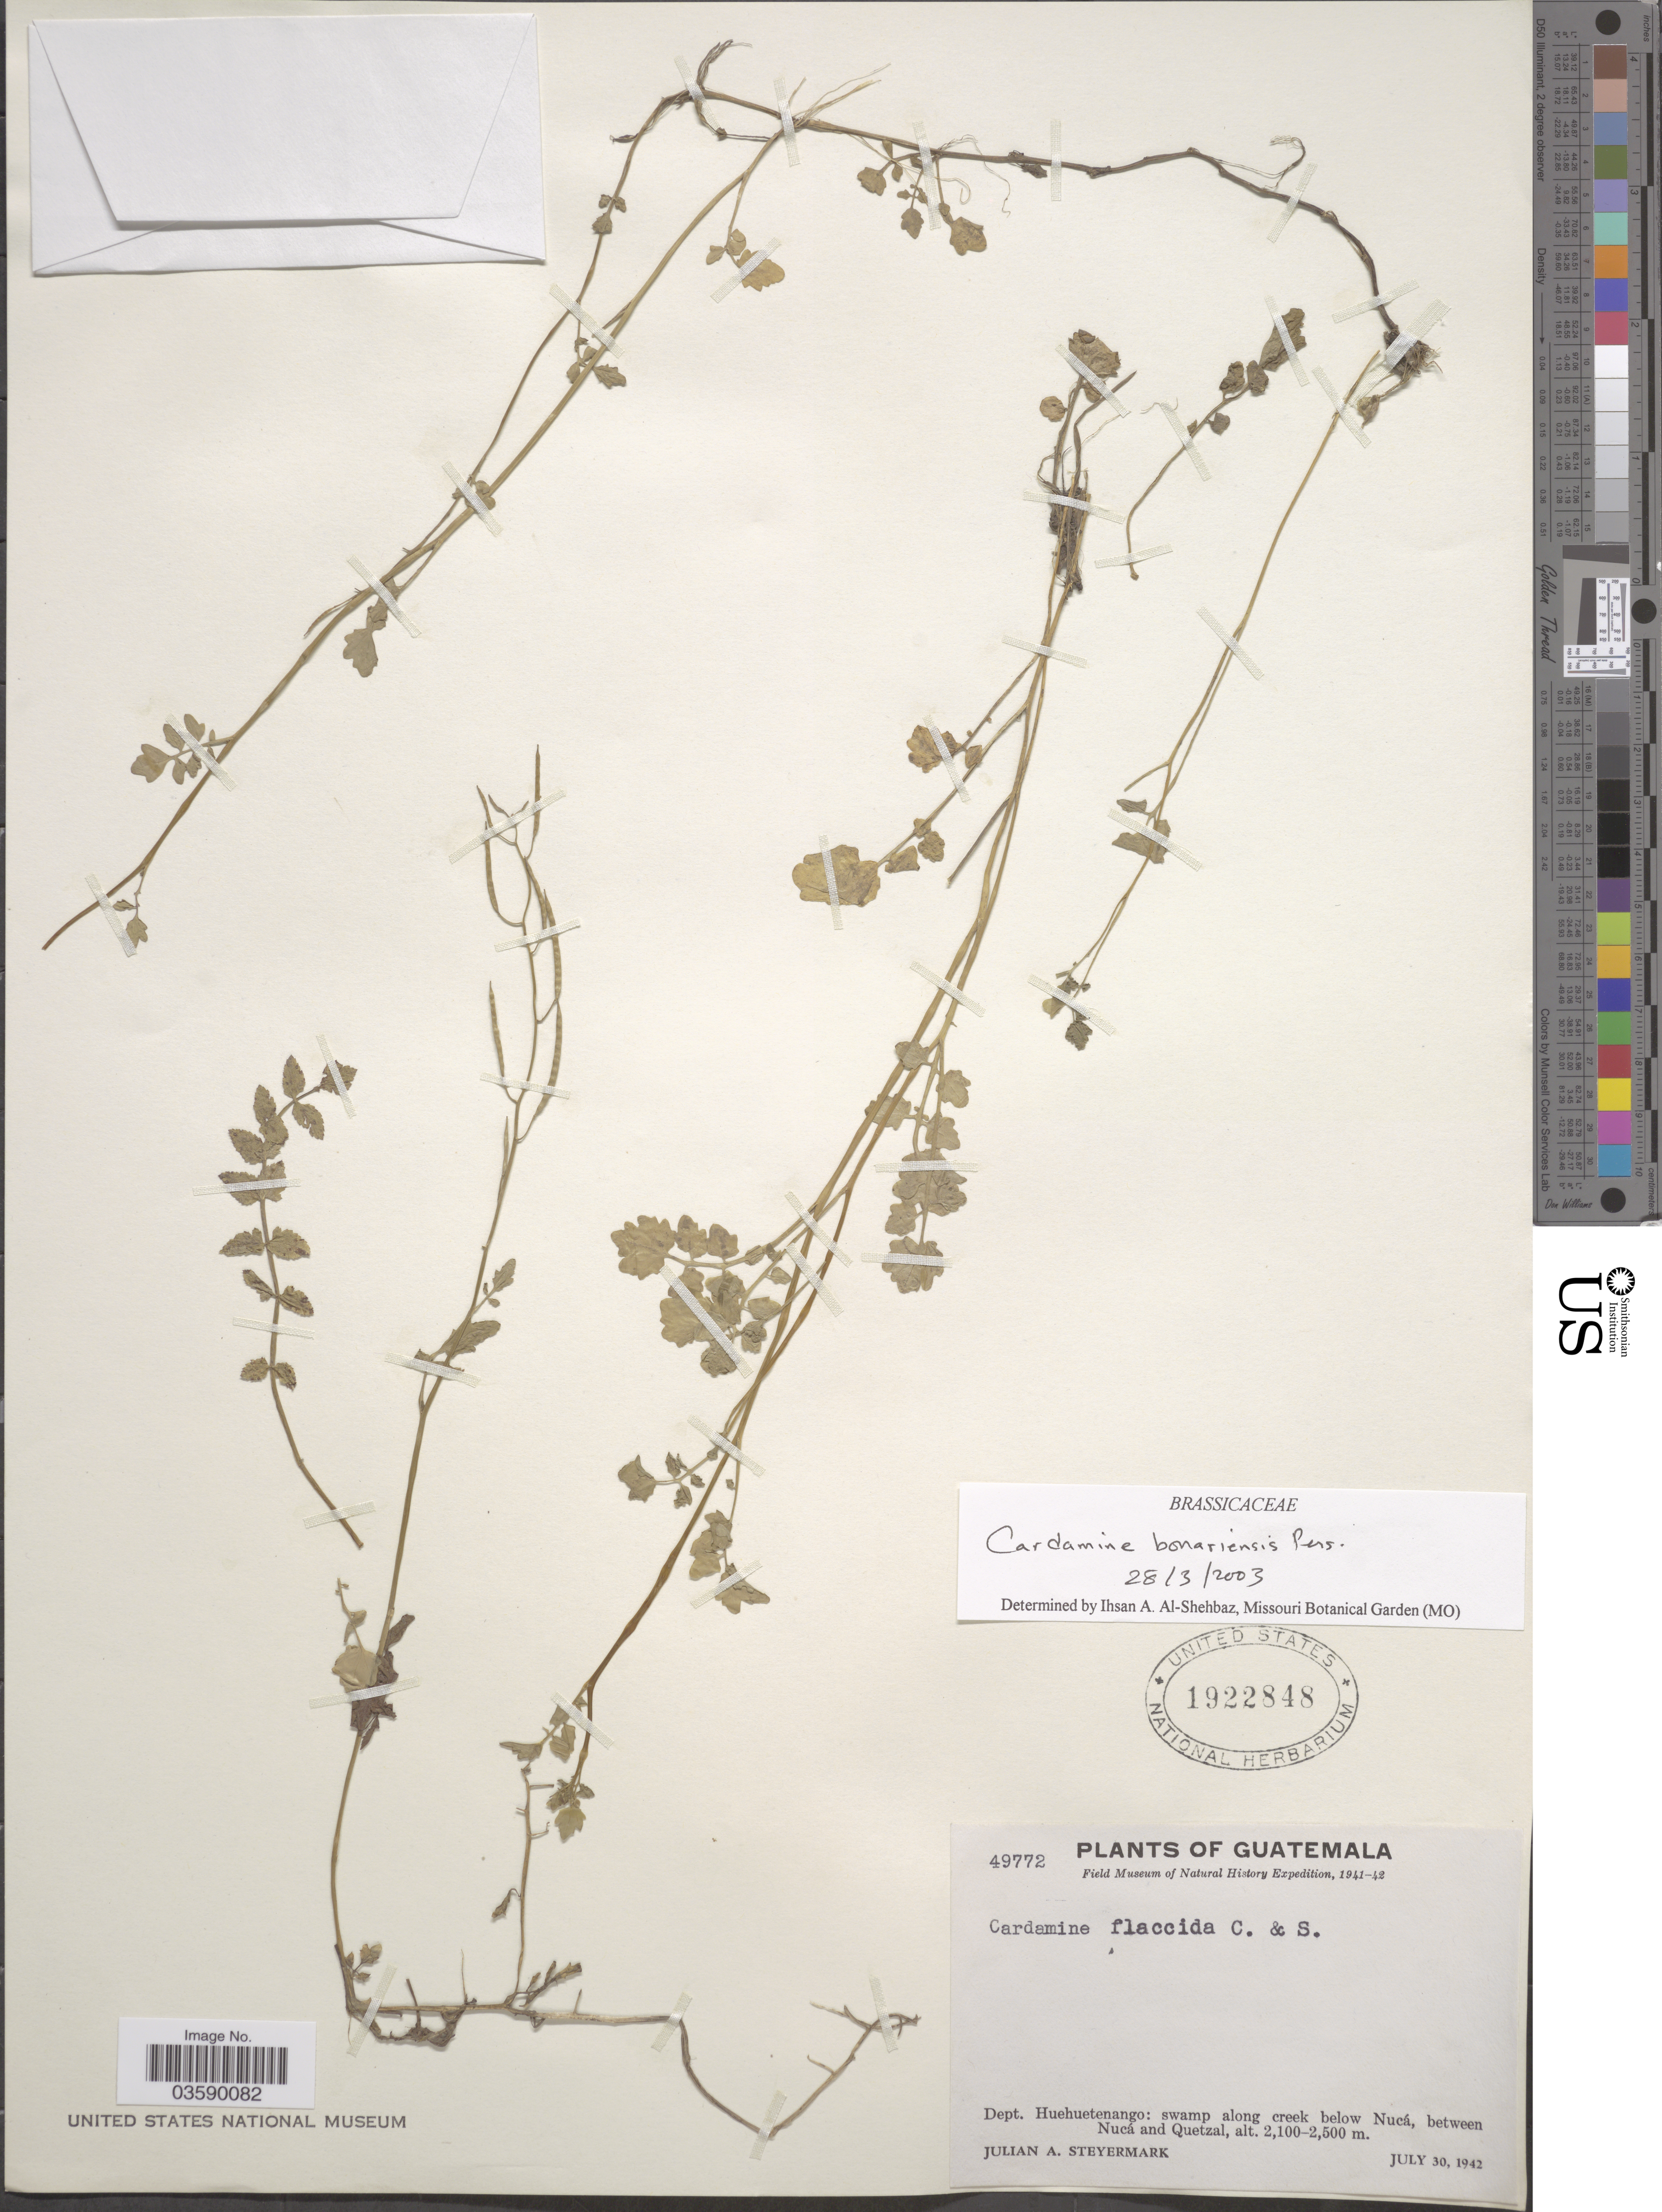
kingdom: Plantae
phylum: Tracheophyta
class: Magnoliopsida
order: Brassicales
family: Brassicaceae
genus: Cardamine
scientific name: Cardamine bonariensis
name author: Pers.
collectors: J. Steyermark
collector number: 49772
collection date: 1942-07-30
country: Guatemala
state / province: Huehuetenango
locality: Dept. Huehuetenango: swamp along creek below Nucá, between Nucá and Quetzal.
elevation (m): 2100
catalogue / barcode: US 1922848